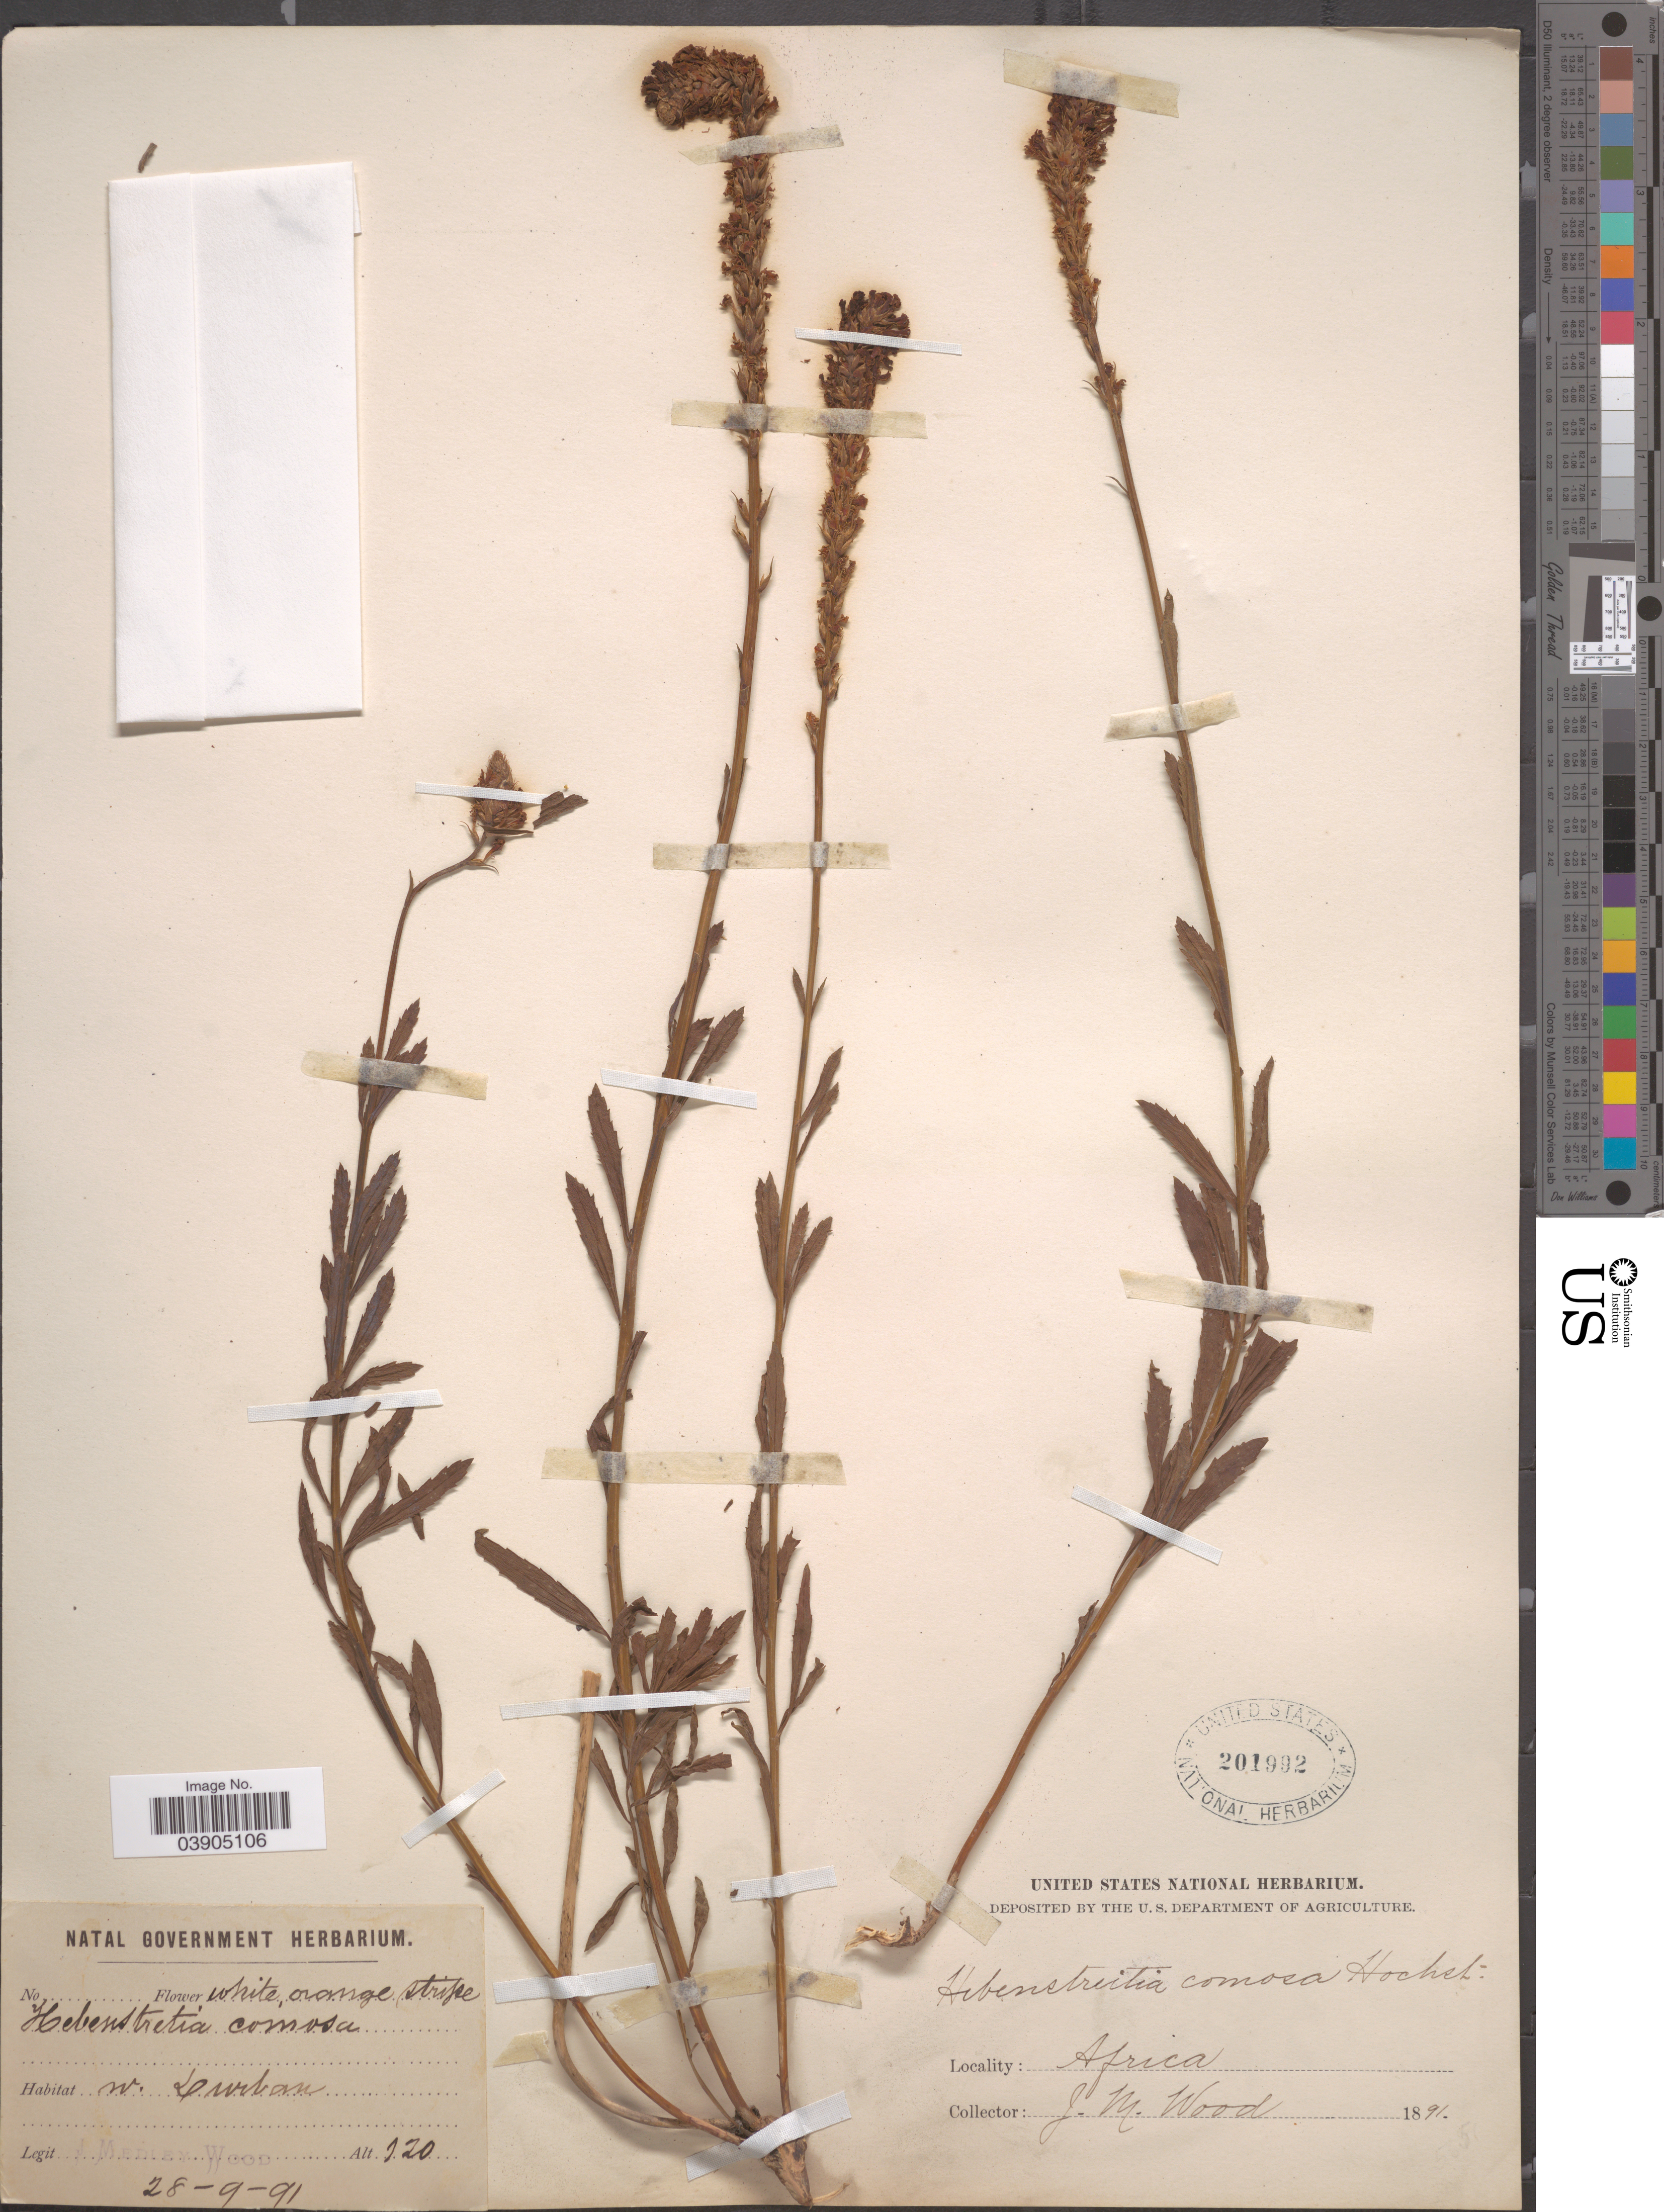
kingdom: Plantae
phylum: Tracheophyta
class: Magnoliopsida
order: Lamiales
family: Scrophulariaceae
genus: Hebenstretia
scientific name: Hebenstretia comosa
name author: Hochst.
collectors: J. M. Wood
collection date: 1891-09-28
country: South Africa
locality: W. Durban. Africa.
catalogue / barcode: US 201992